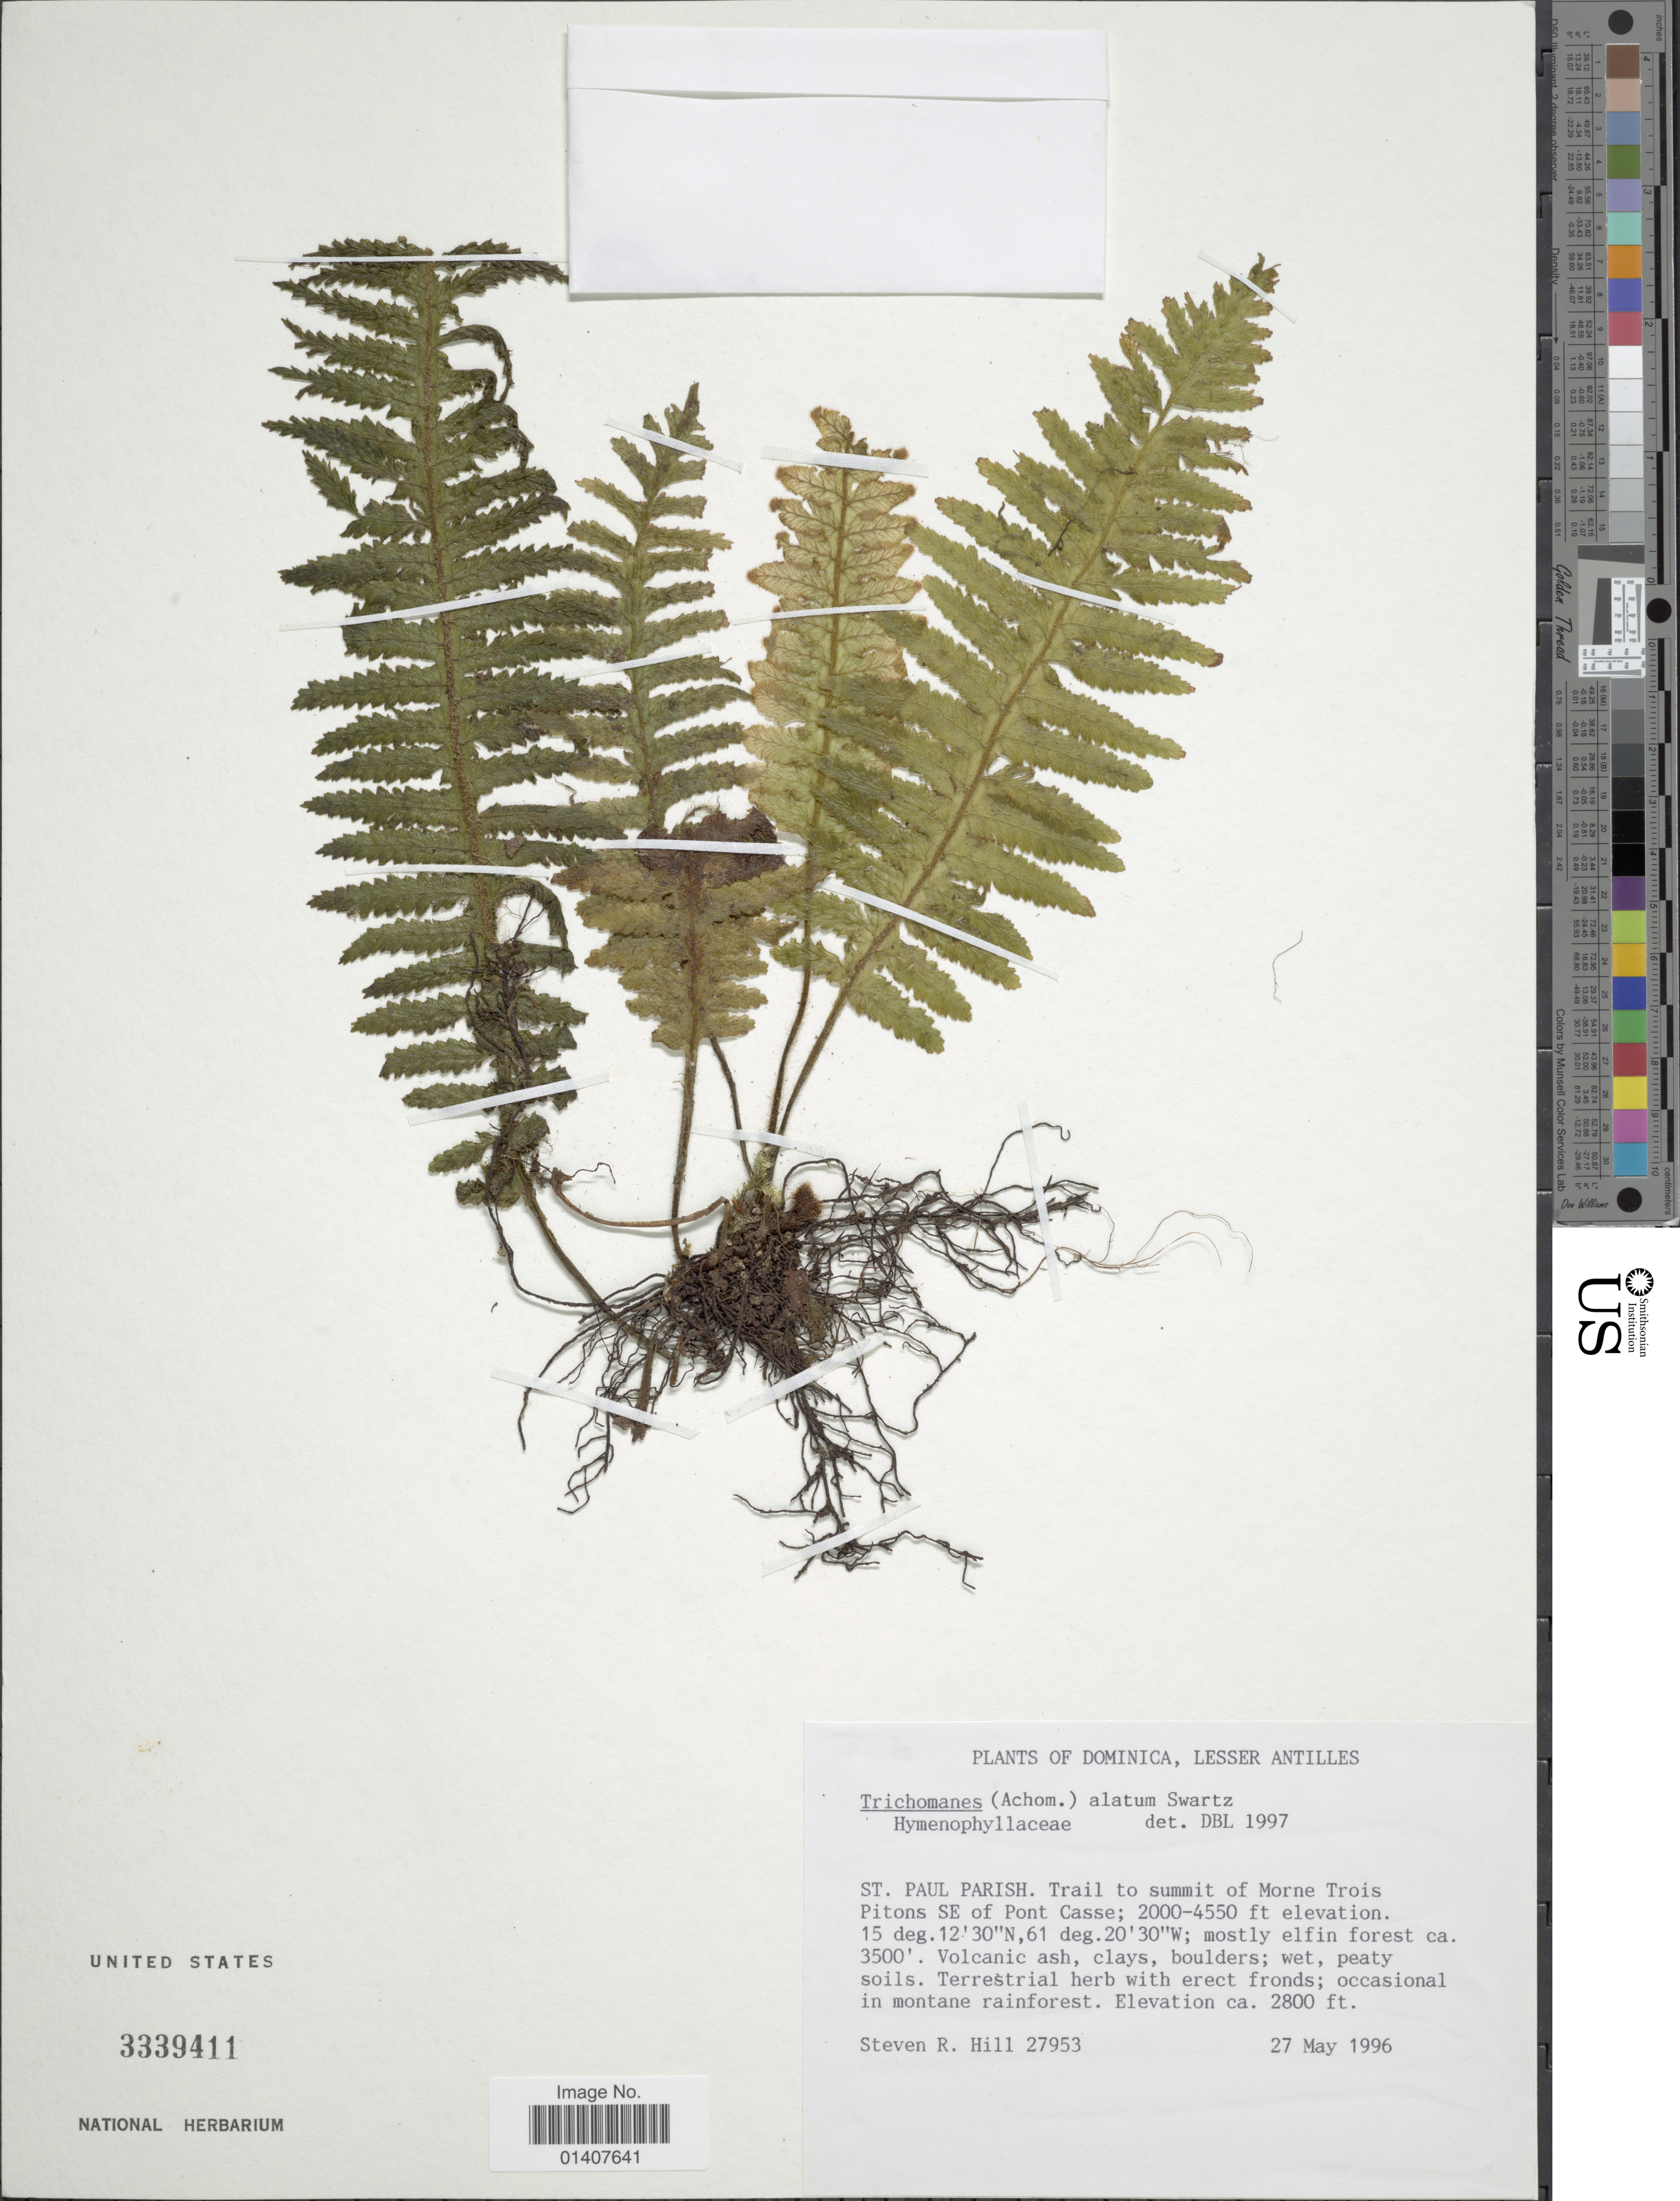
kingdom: Plantae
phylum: Tracheophyta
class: Polypodiopsida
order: Hymenophyllales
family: Hymenophyllaceae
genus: Trichomanes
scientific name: Trichomanes alatum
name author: Sw.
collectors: S. R. Hill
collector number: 27953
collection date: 1996-05-27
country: Dominica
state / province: St. Paul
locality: Dominica Lesser Antilles, St. Paul Parish, trail to summit of Morne Trois Pitons SE of Pont Casse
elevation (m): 610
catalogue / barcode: US 3339411